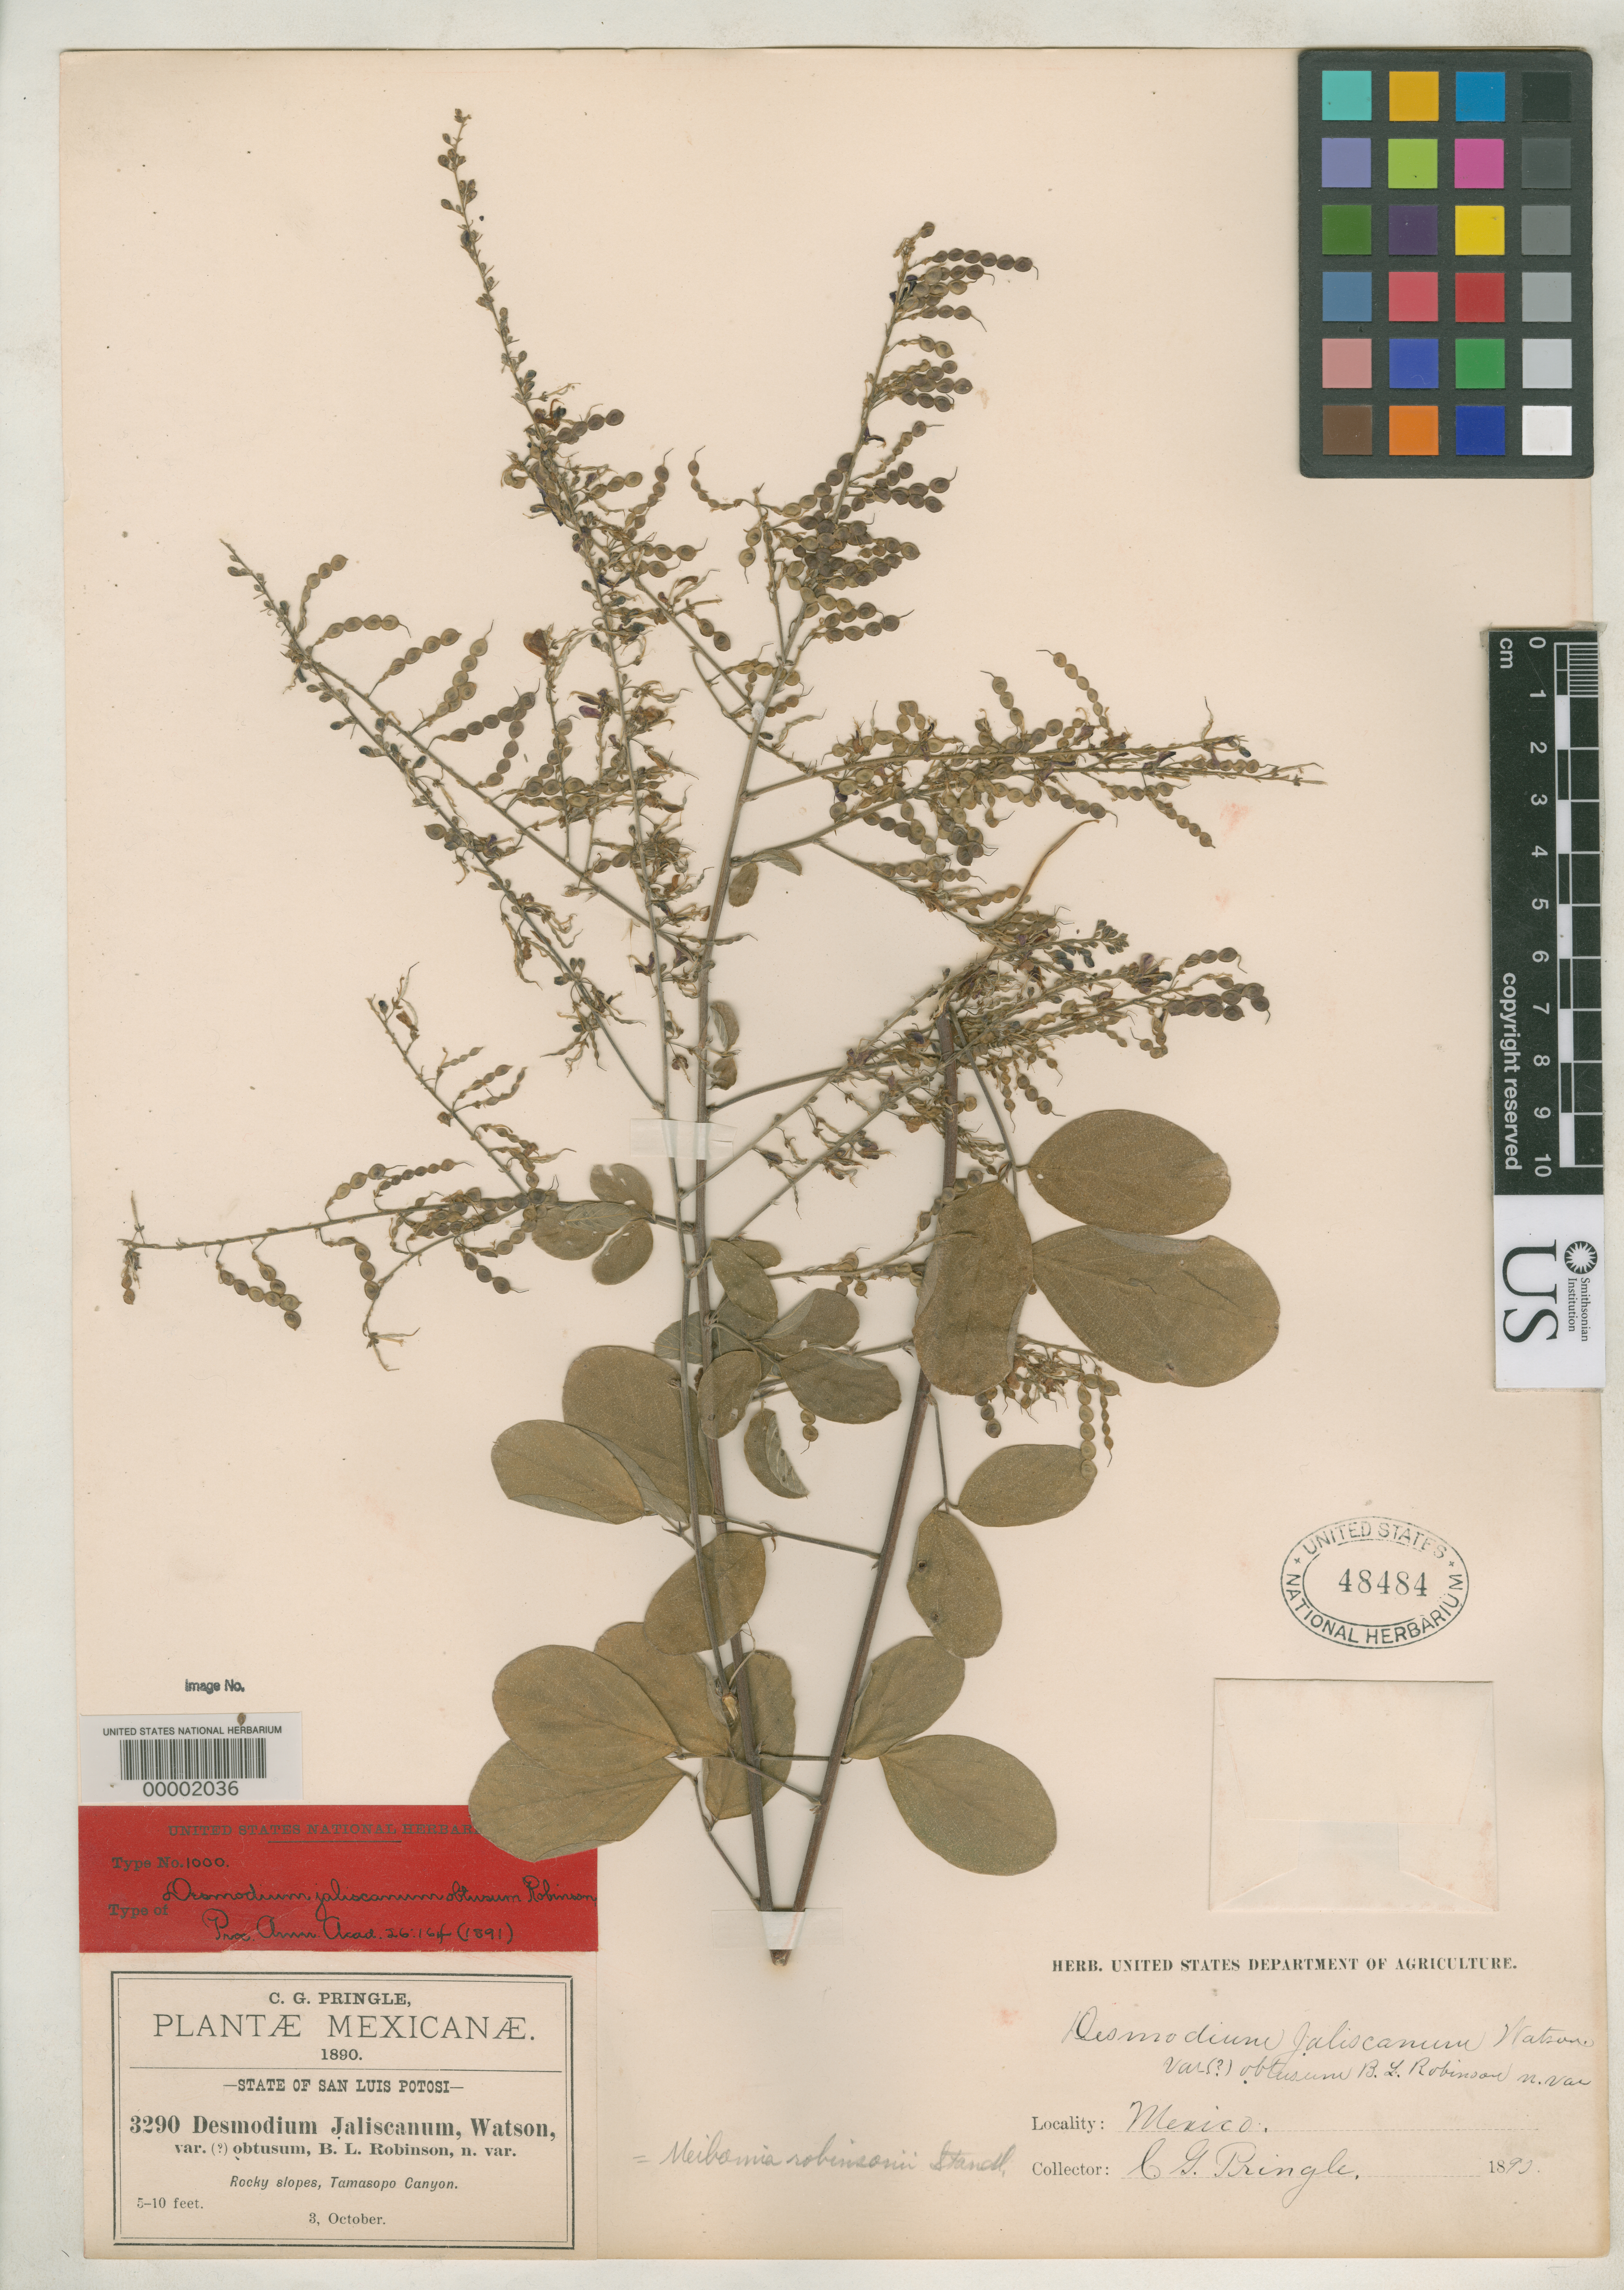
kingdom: Plantae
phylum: Tracheophyta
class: Magnoliopsida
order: Fabales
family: Fabaceae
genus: Desmodium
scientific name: Desmodium jaliscanum var. obtusum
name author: B.L. Rob.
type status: Isotype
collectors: C. G. Pringle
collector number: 3290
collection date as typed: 03 Oct 1890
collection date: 1890-10-03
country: Mexico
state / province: San Luis Potosi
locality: Tamasopo Canyon.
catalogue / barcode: US 48484